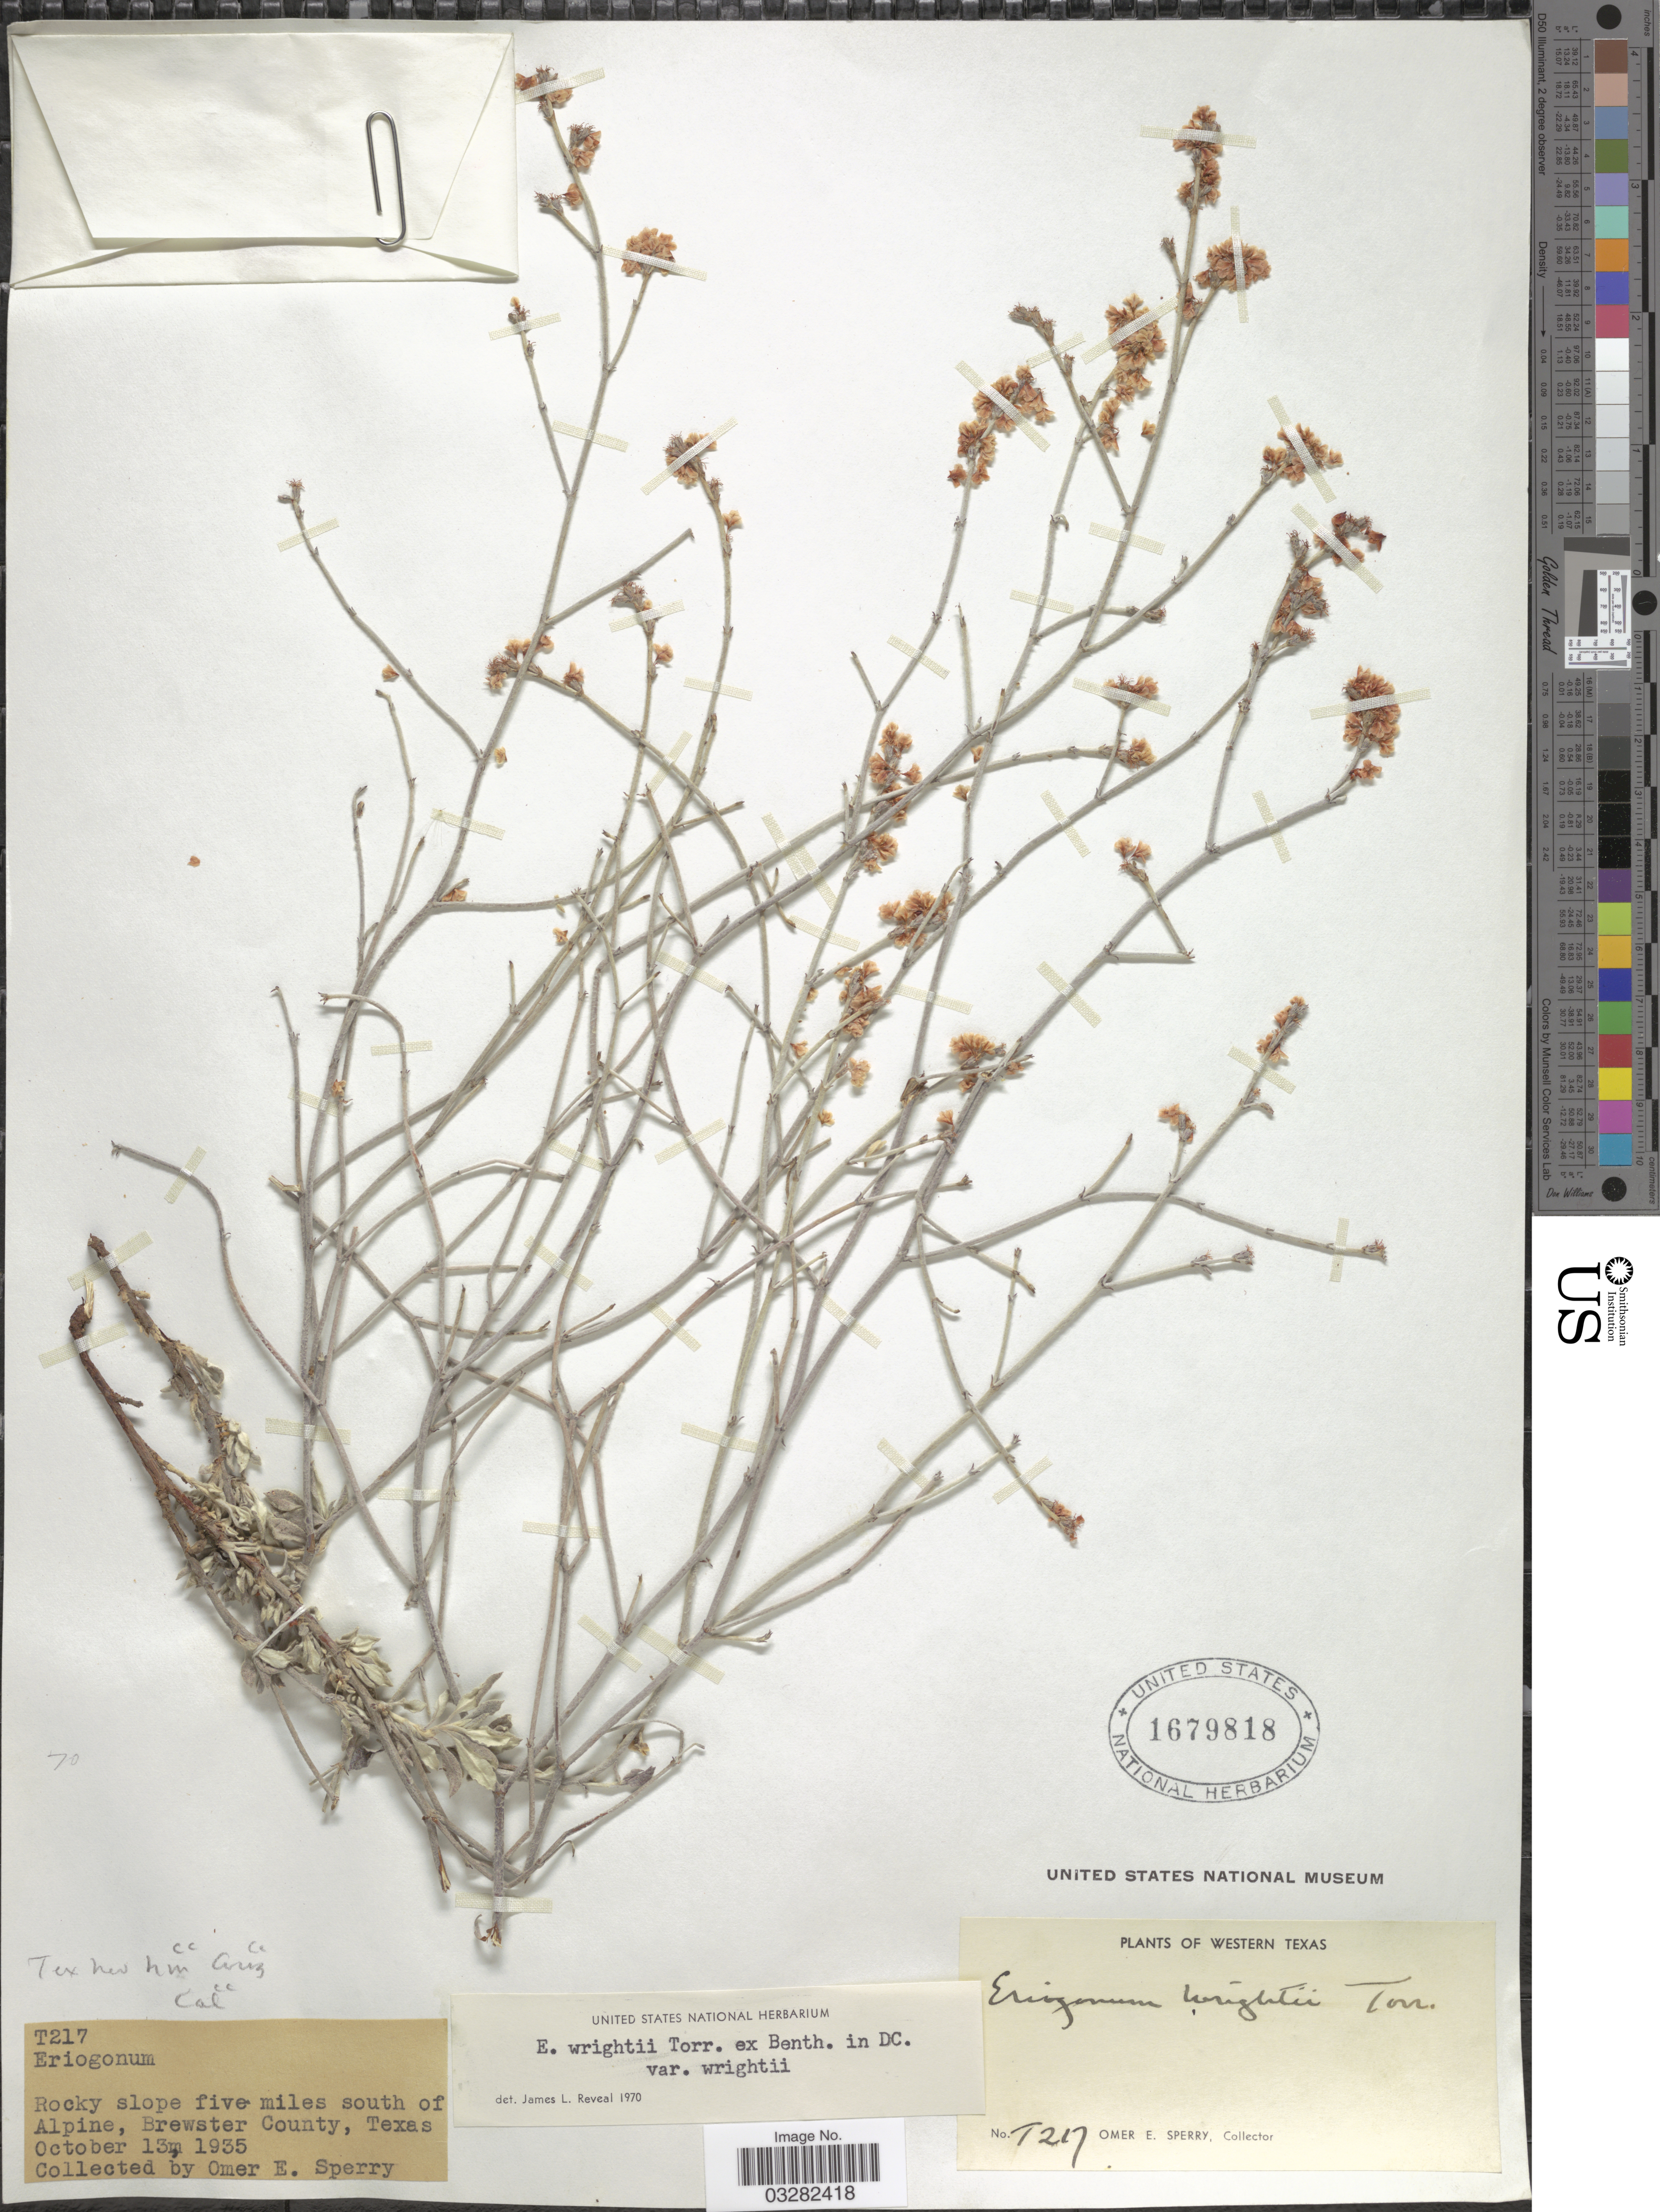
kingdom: Plantae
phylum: Tracheophyta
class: Magnoliopsida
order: Caryophyllales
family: Polygonaceae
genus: Eriogonum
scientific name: Eriogonum wrightii var. wrightii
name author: Torr. ex Benth.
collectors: O. E. Sperry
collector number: T217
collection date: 1935-10-13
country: United States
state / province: Texas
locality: Rocky slope five miles south of Alpine, Brewster County. Western Texas.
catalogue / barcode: US 1679818